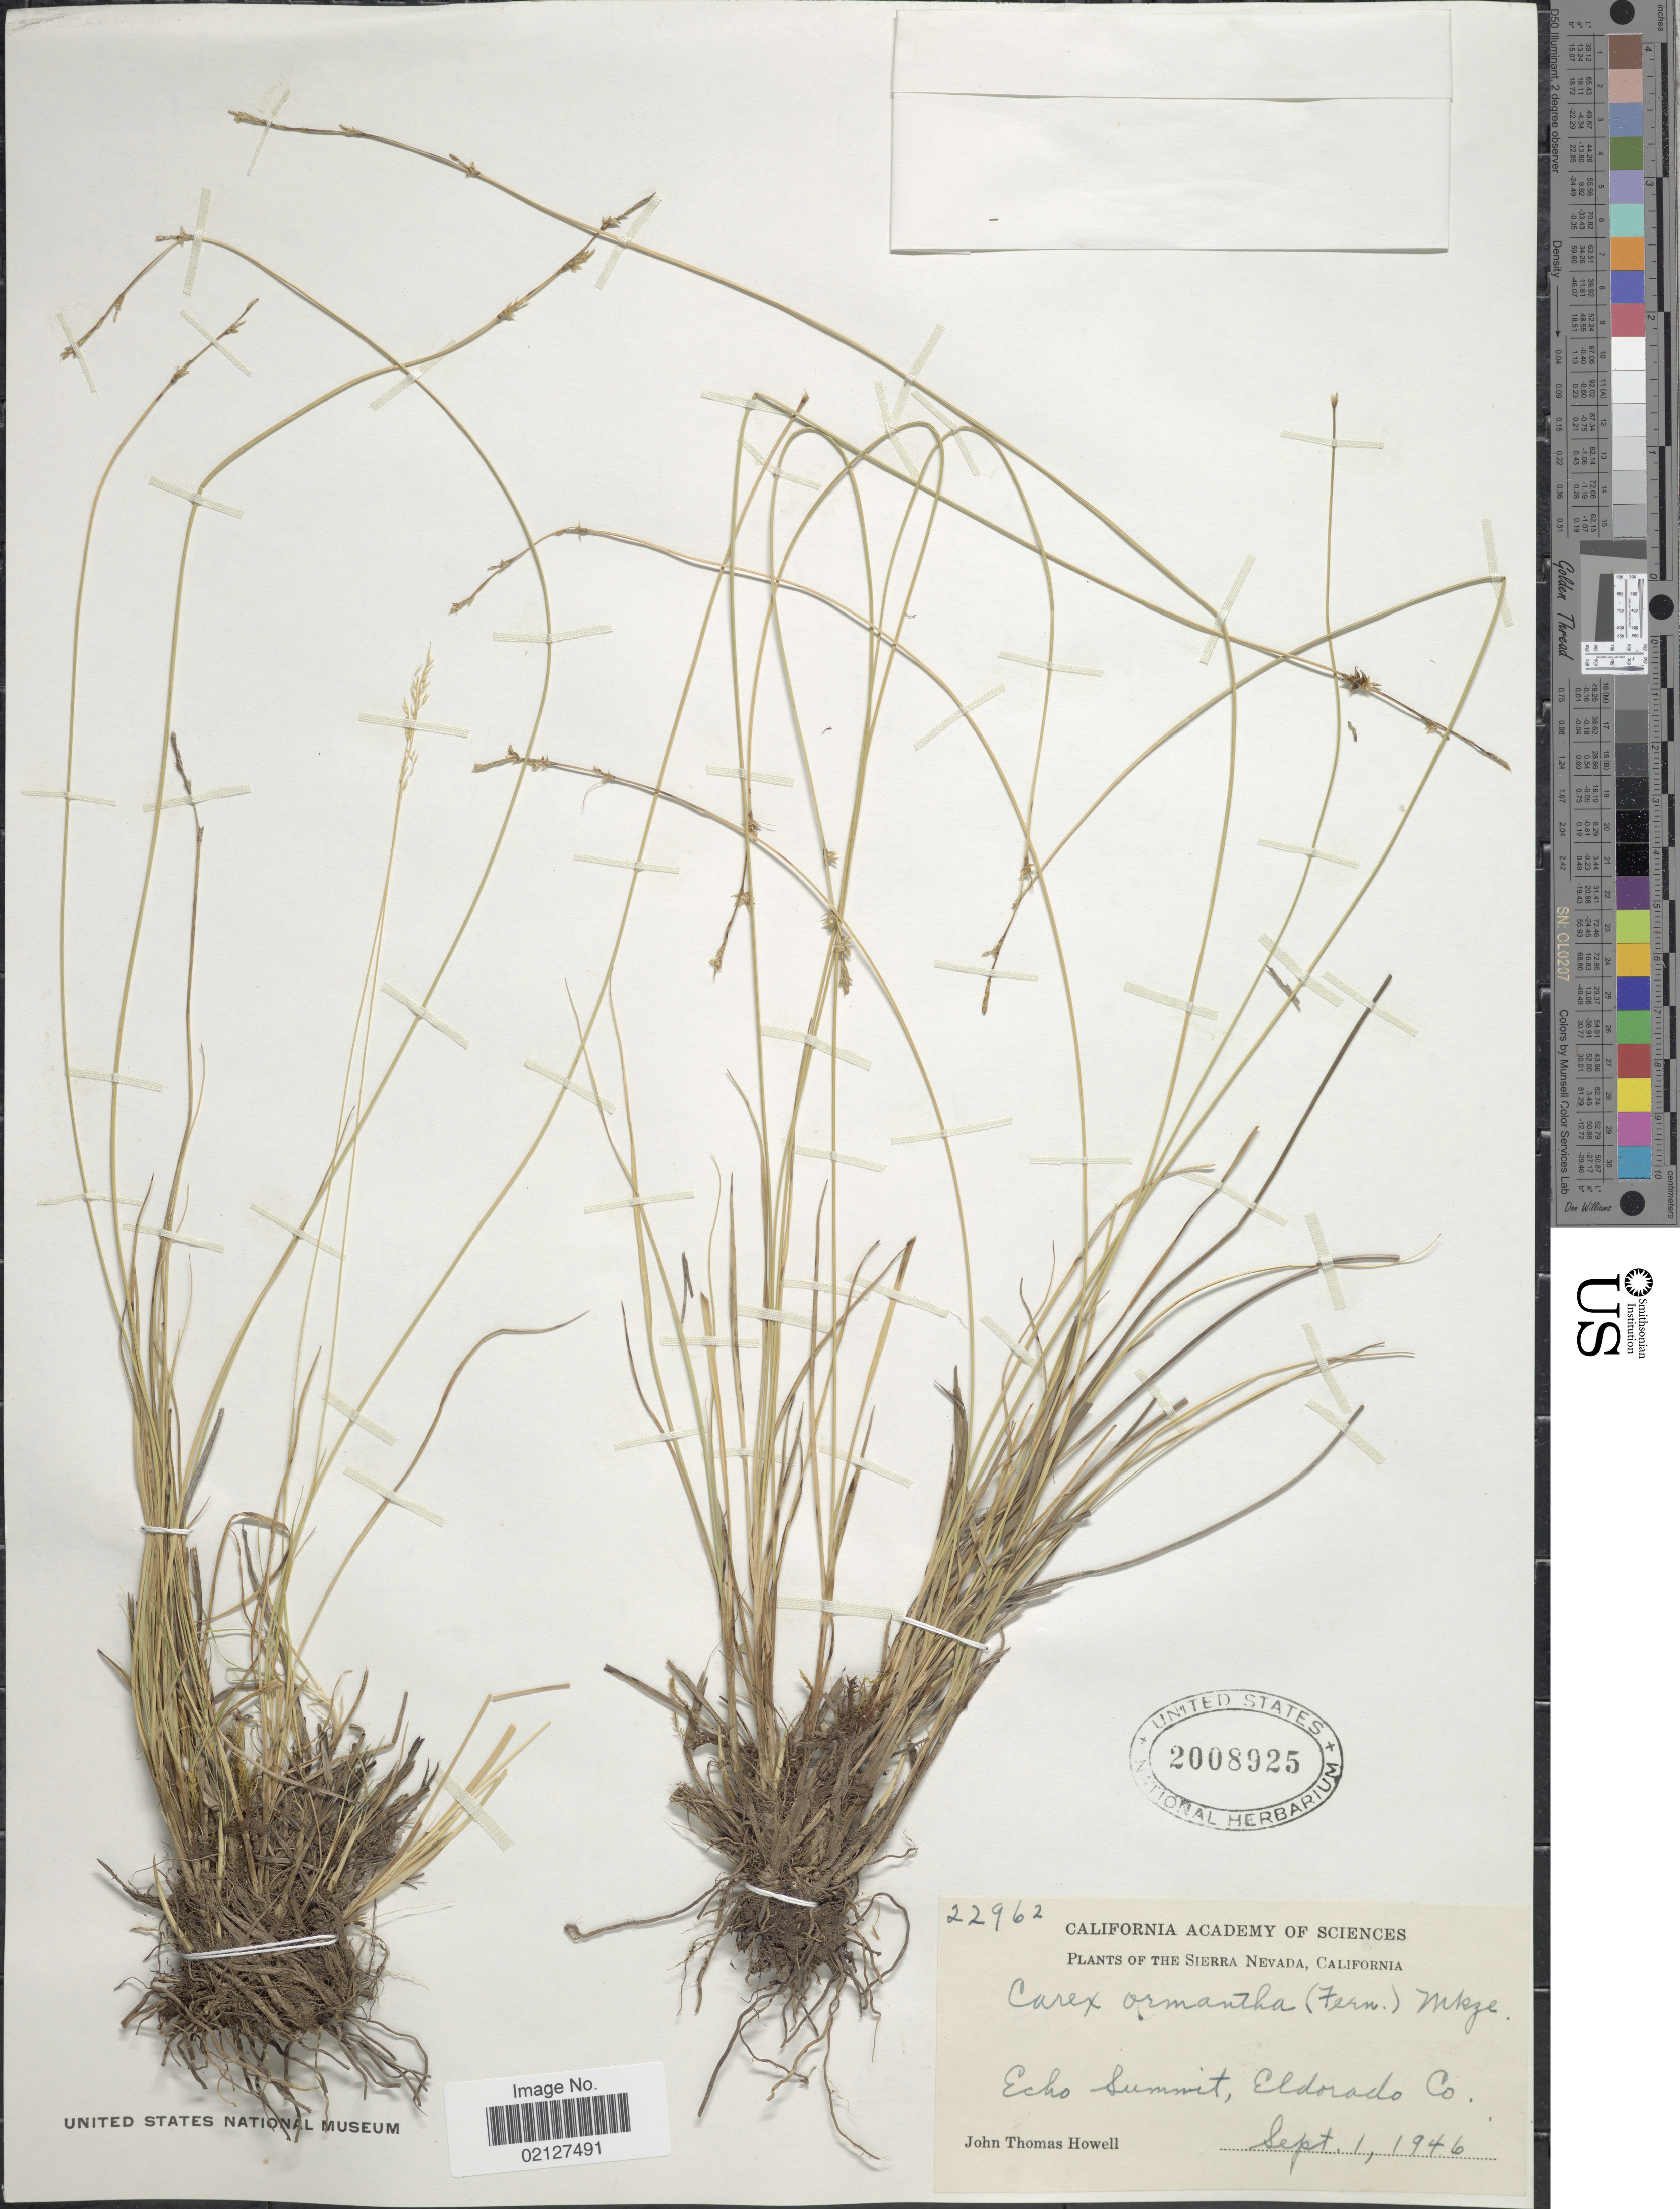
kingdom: Plantae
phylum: Tracheophyta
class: Liliopsida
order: Poales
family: Cyperaceae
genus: Carex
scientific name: Carex echinata subsp. echinata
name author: Murray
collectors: J. T. Howell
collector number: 22962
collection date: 1946-09-01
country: United States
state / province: California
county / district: El Dorado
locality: Sierra Nevada, Echo Summit, Eldorado Co.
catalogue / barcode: US 2008925